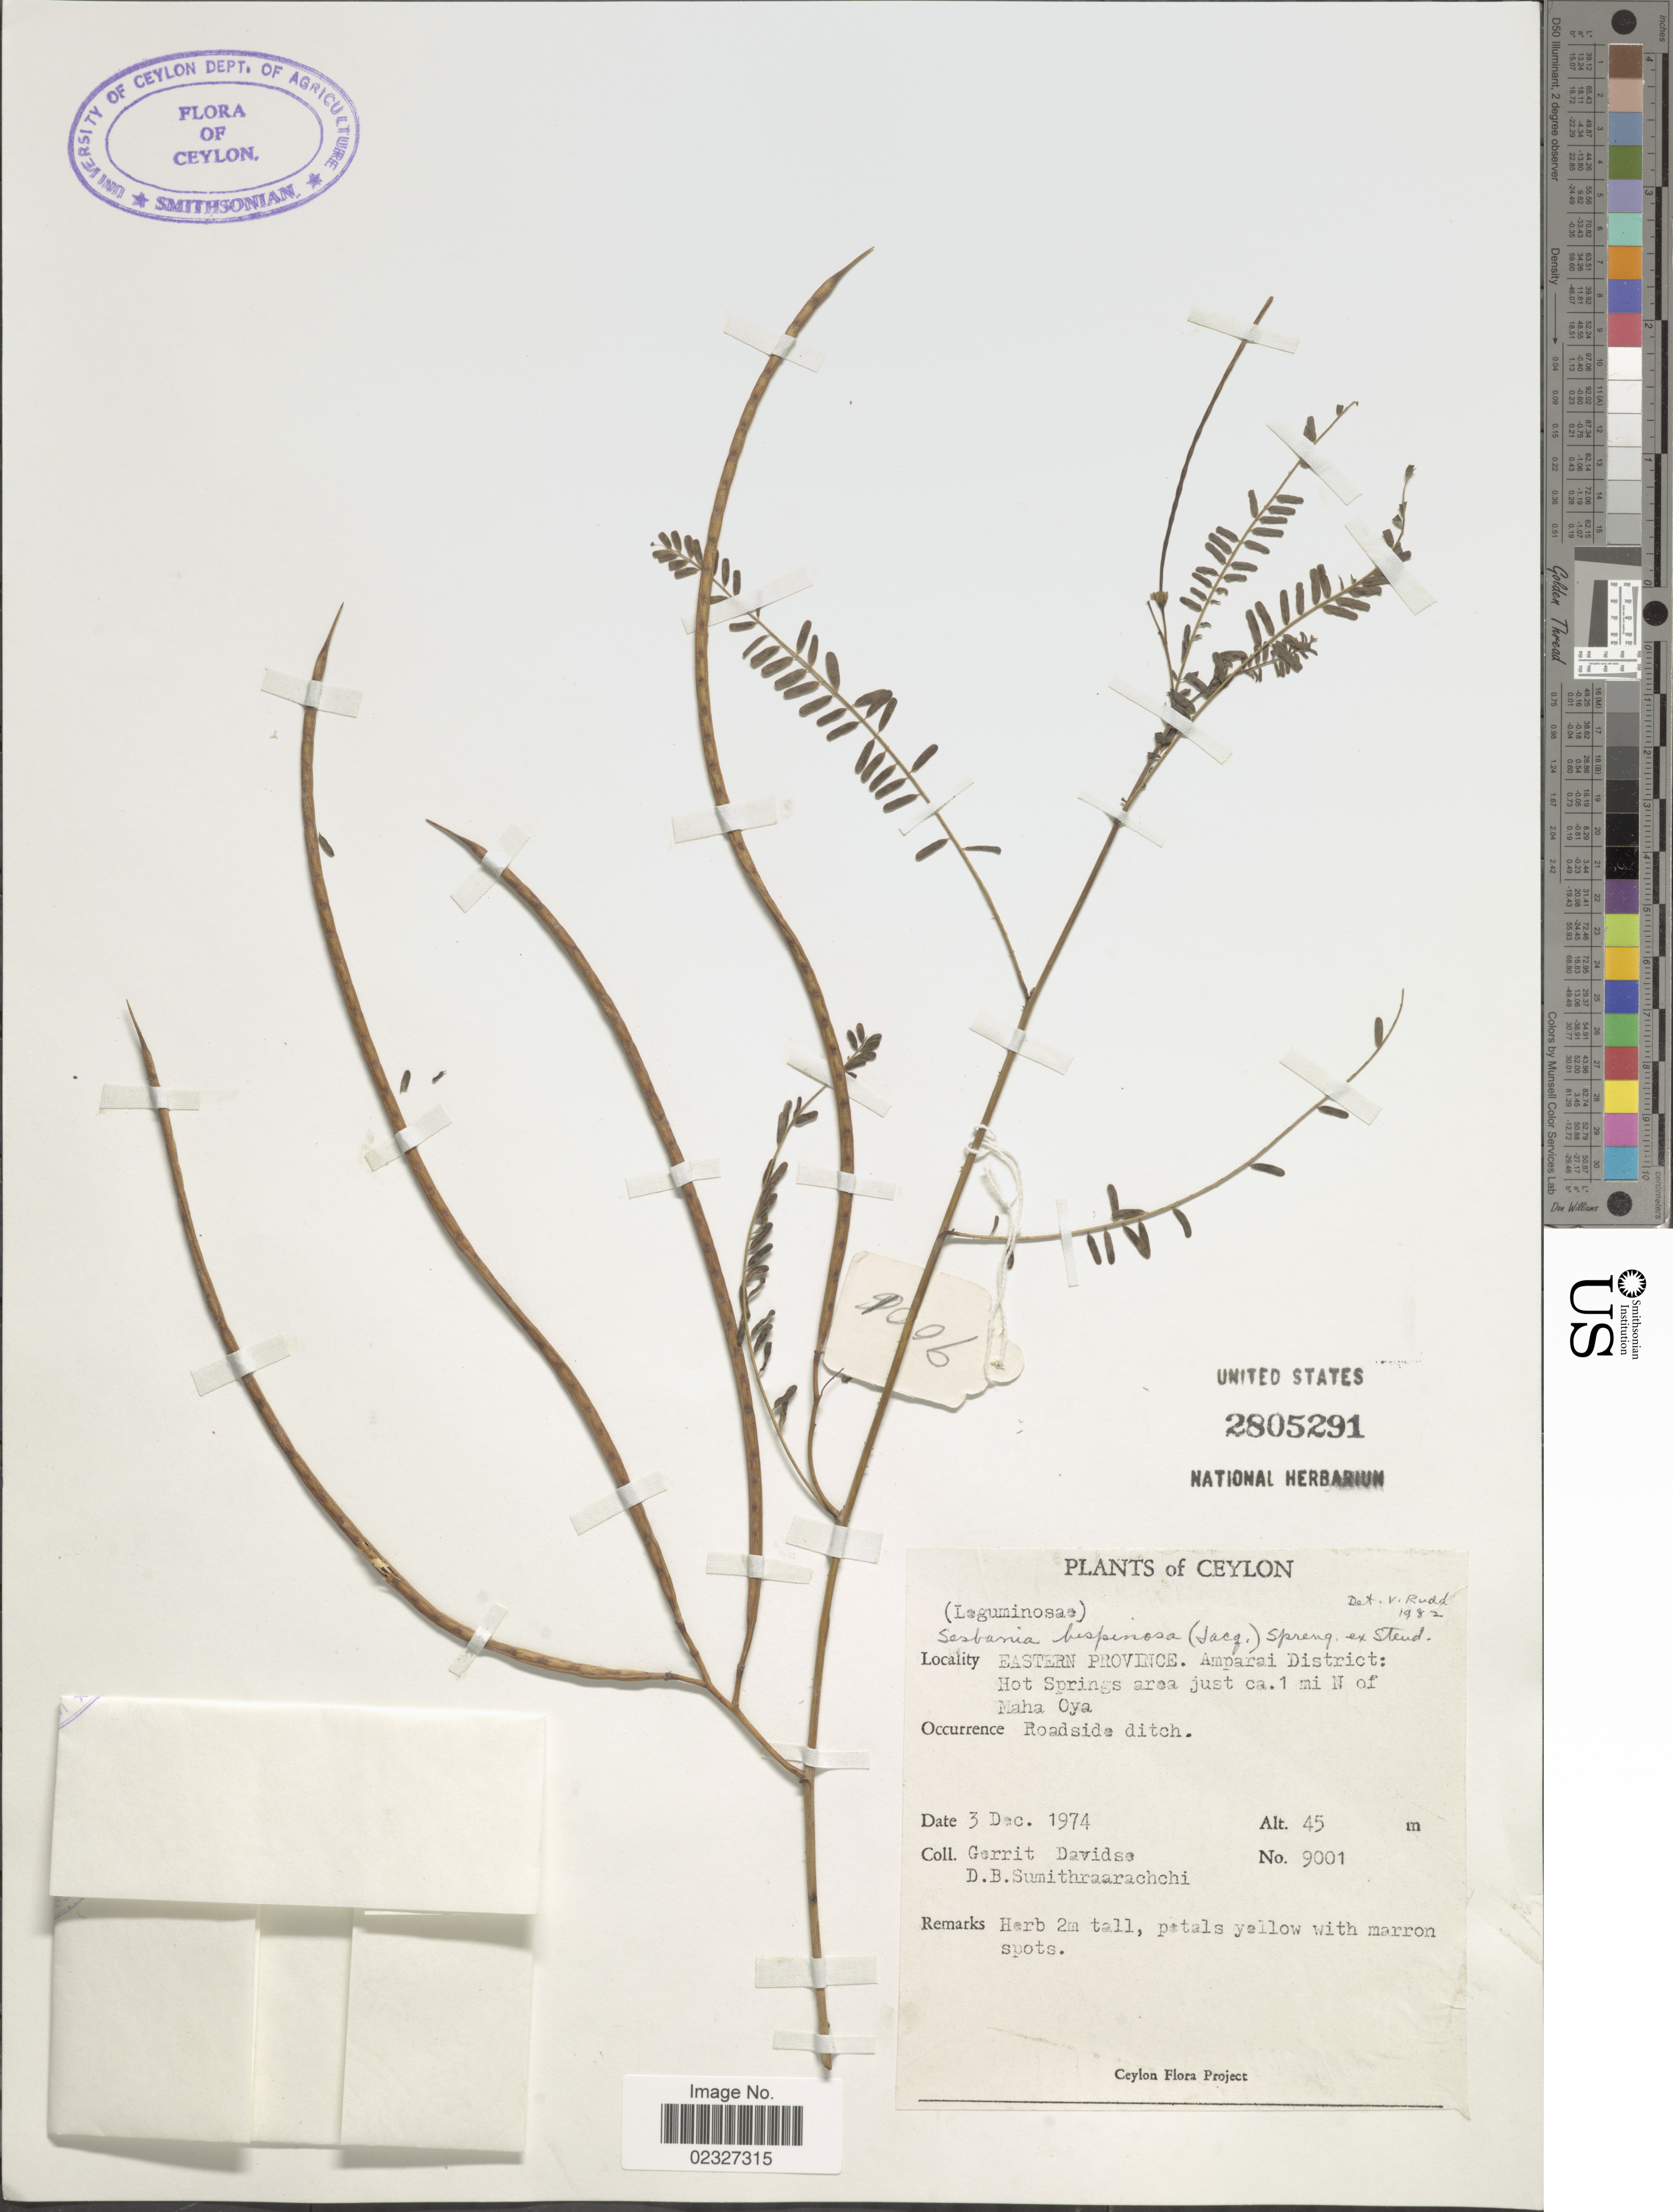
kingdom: Plantae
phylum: Tracheophyta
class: Magnoliopsida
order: Fabales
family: Fabaceae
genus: Sesbania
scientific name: Sesbania bispinosa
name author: (Jacq.) Steud.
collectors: G. Davidse & D. B. Sumithraarachchi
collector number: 9001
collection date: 1974-12-03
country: Sri Lanka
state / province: Eastern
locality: Ceylon, Amparai District, Hot Springs area just ca. 1 mi N of Maha Oya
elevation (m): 45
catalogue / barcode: US 2805291